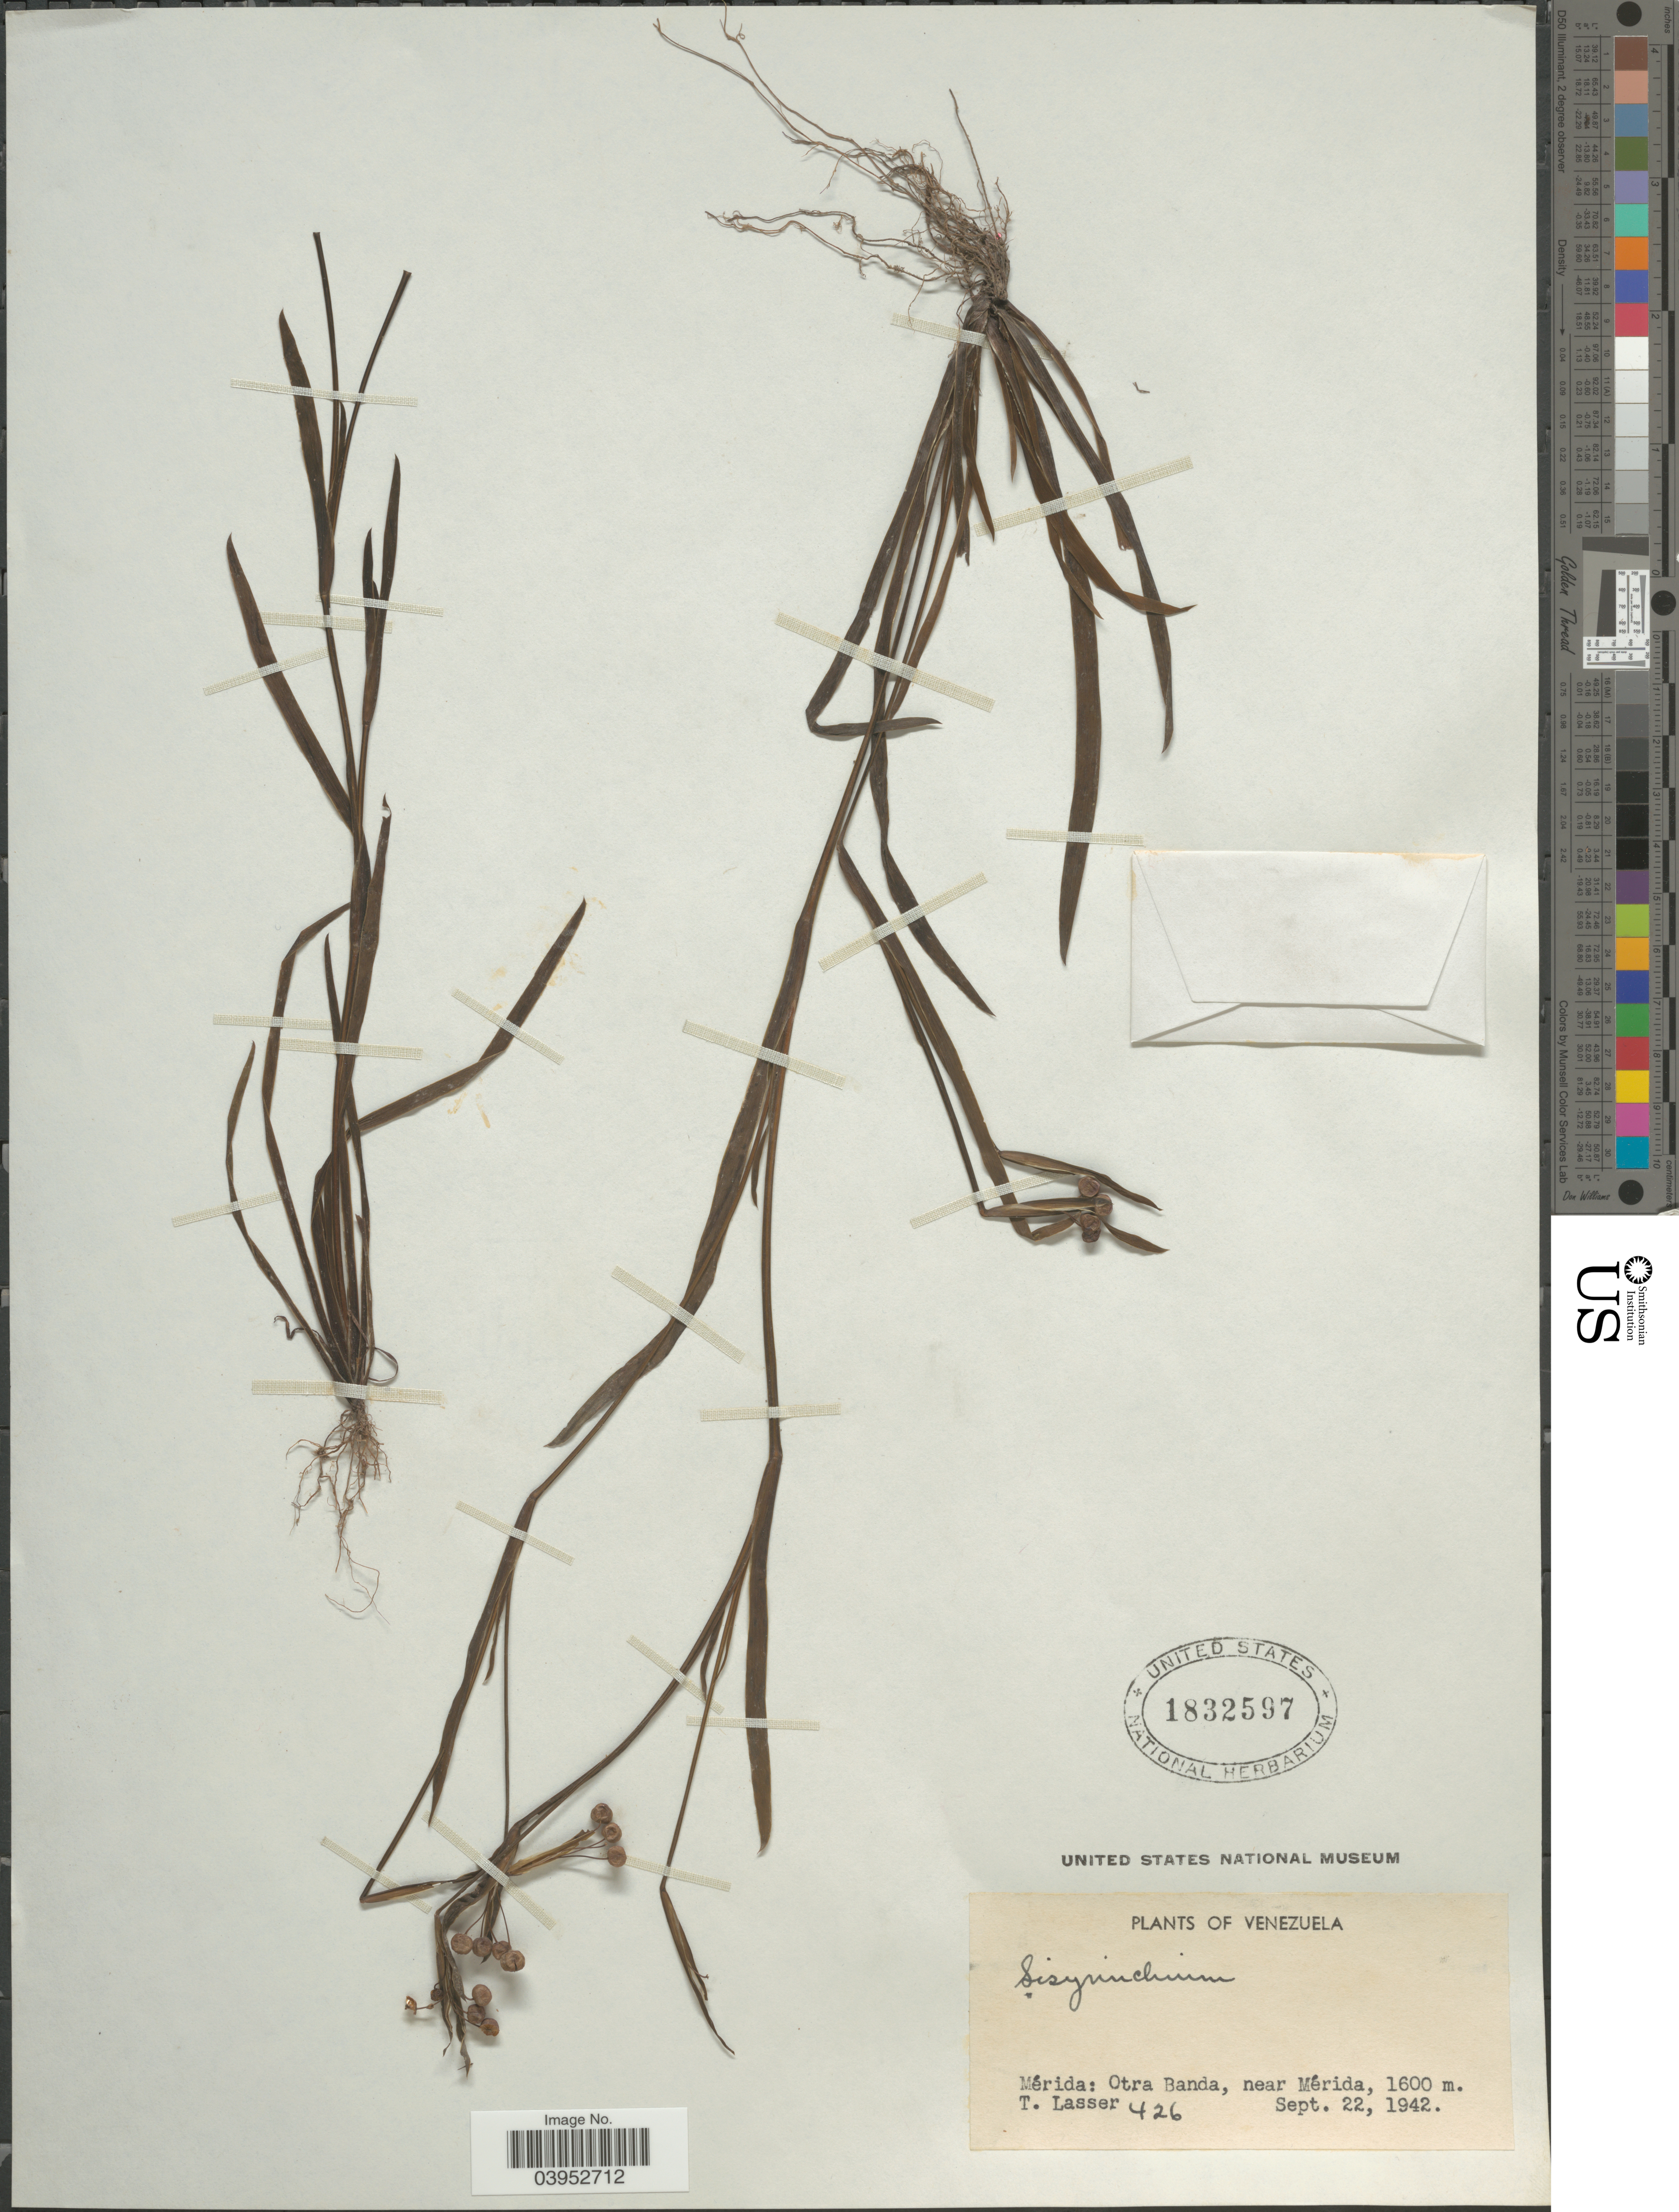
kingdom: Plantae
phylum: Tracheophyta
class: Liliopsida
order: Asparagales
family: Iridaceae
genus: Sisyrinchium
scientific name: Sisyrinchium sp.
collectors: T. Lasser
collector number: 426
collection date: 1942-09-22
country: Venezuela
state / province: Merida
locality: Mérida: Otra Banda, near Mérida.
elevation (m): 1600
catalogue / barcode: US 1832597